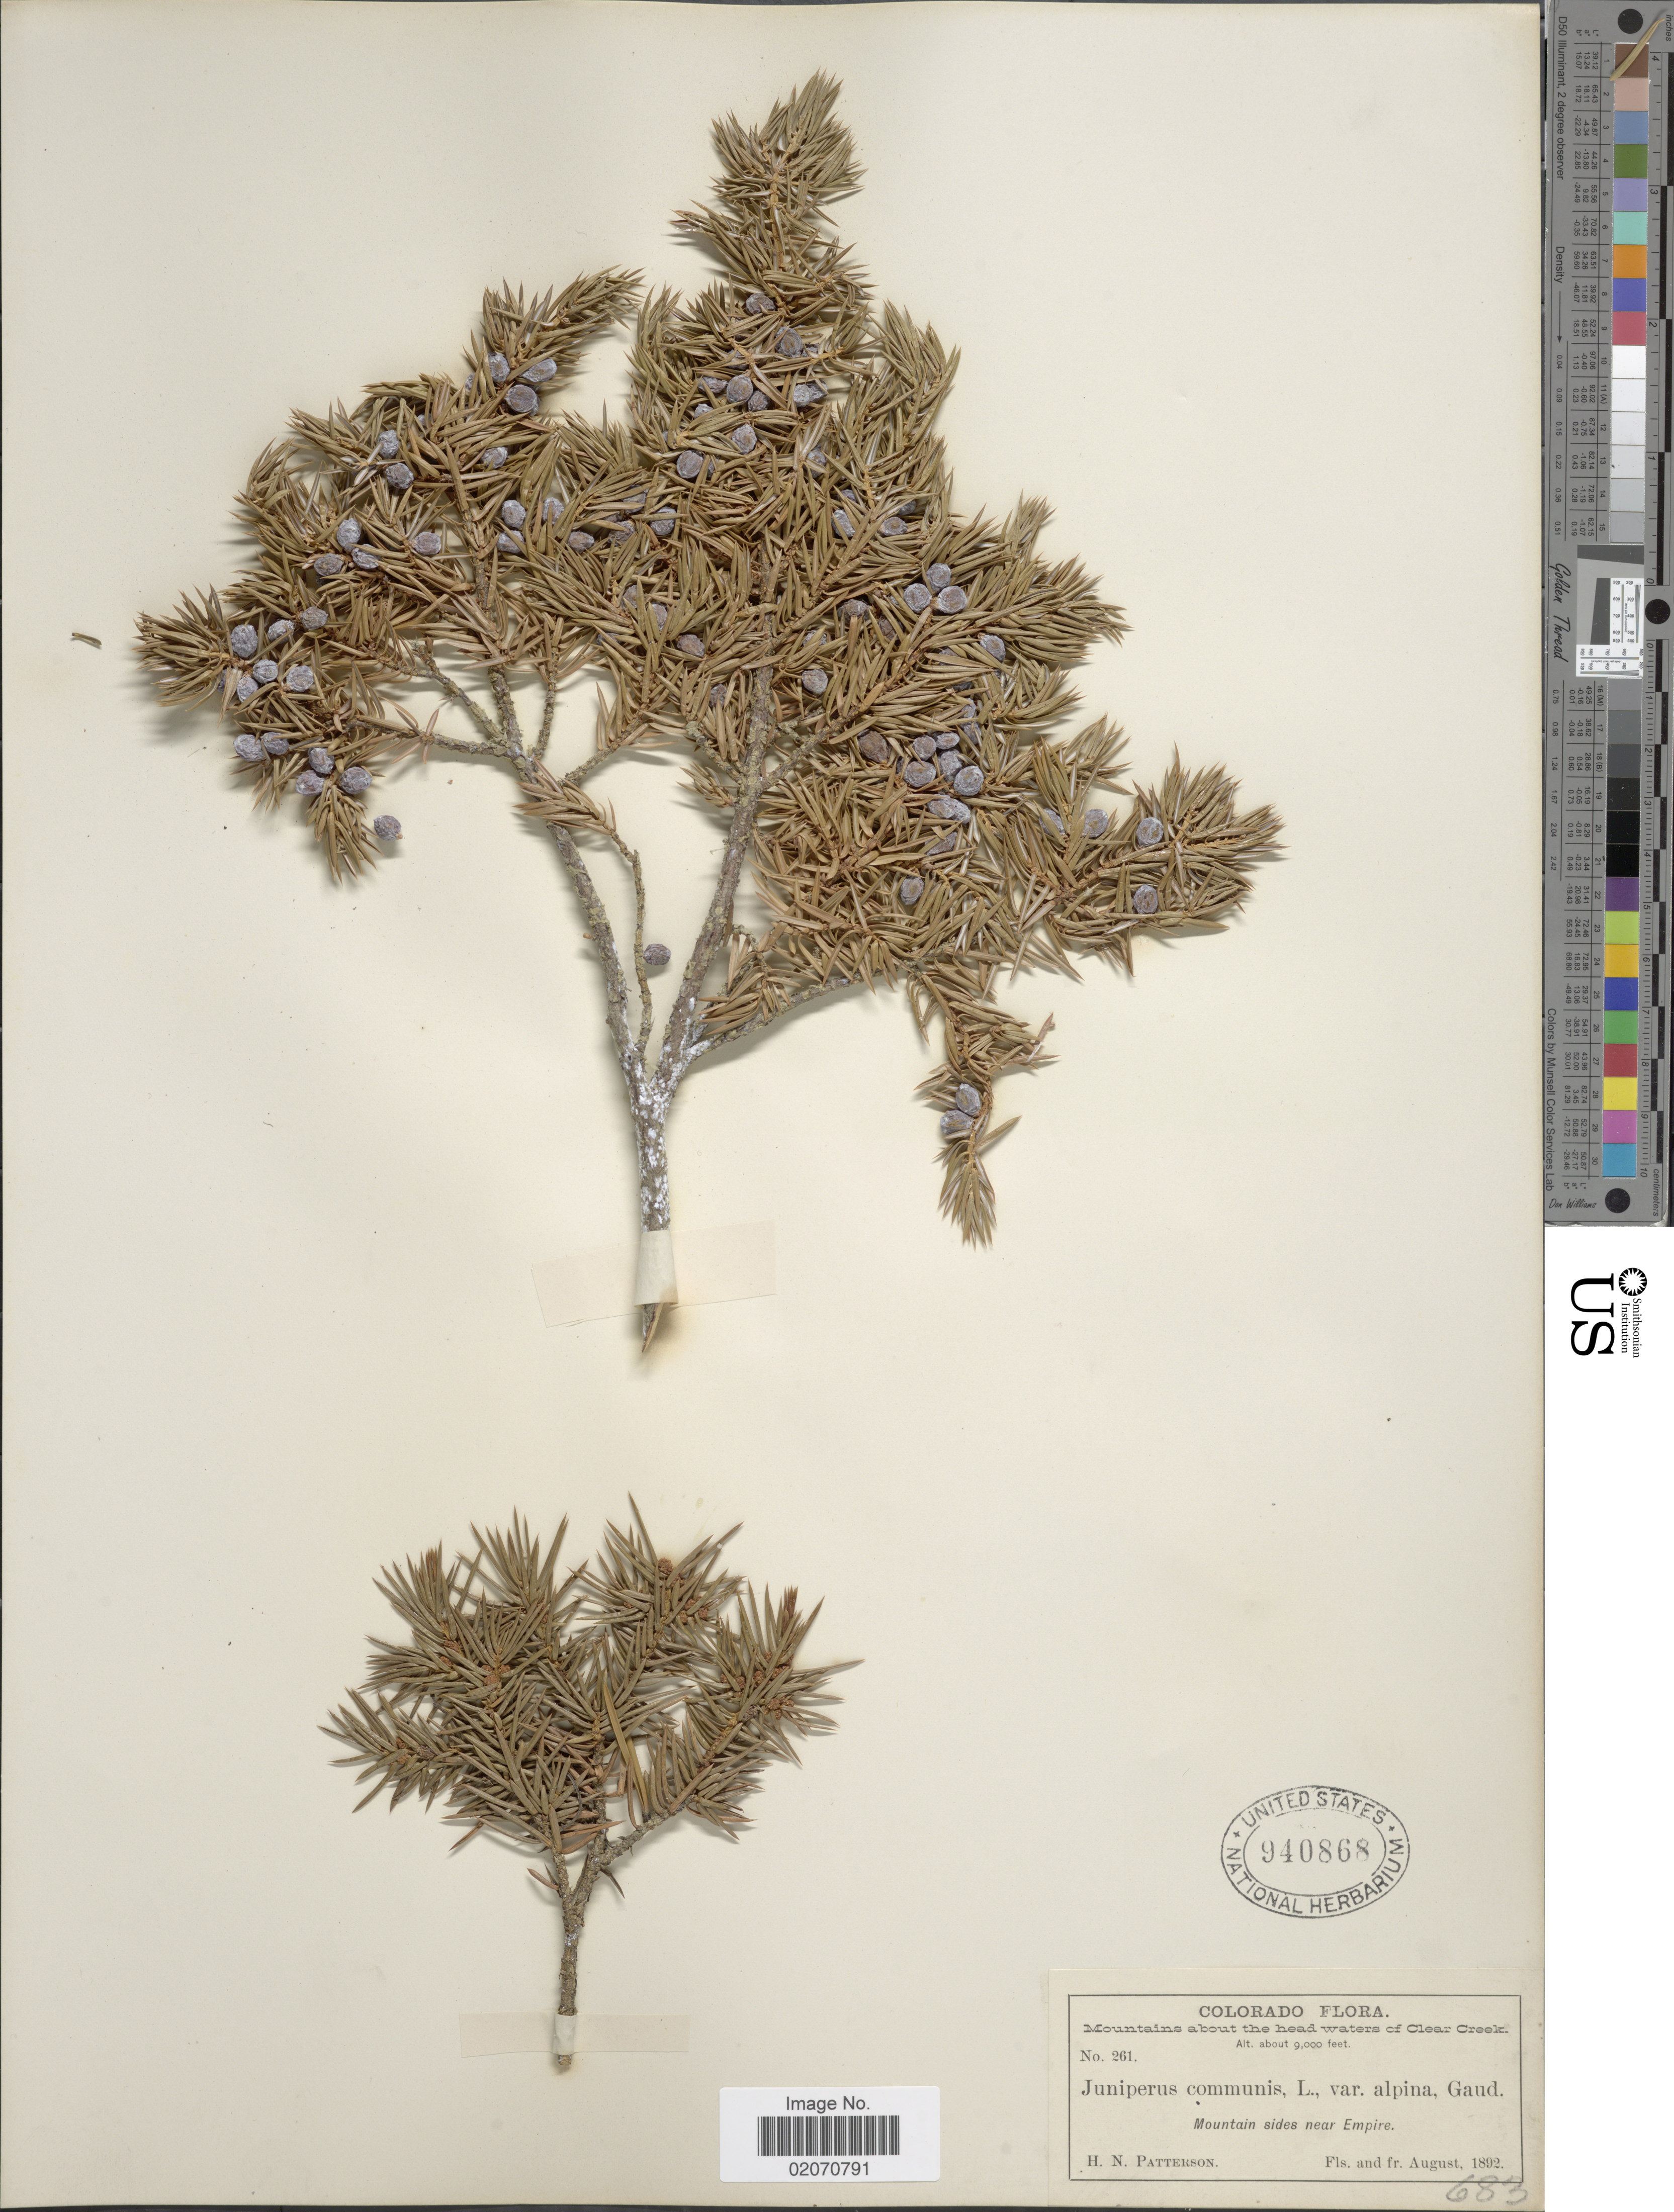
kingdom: Plantae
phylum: Tracheophyta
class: Pinopsida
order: Pinales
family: Cupressaceae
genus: Juniperus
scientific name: Juniperus communis subsp. nana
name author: (Willd.) Syme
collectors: H. N. Patterson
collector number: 261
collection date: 1892-08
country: United States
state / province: Colorado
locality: Mountains about the head waters of Clear Creek, Mountain sides near Empire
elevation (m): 2743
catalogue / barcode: US 940868